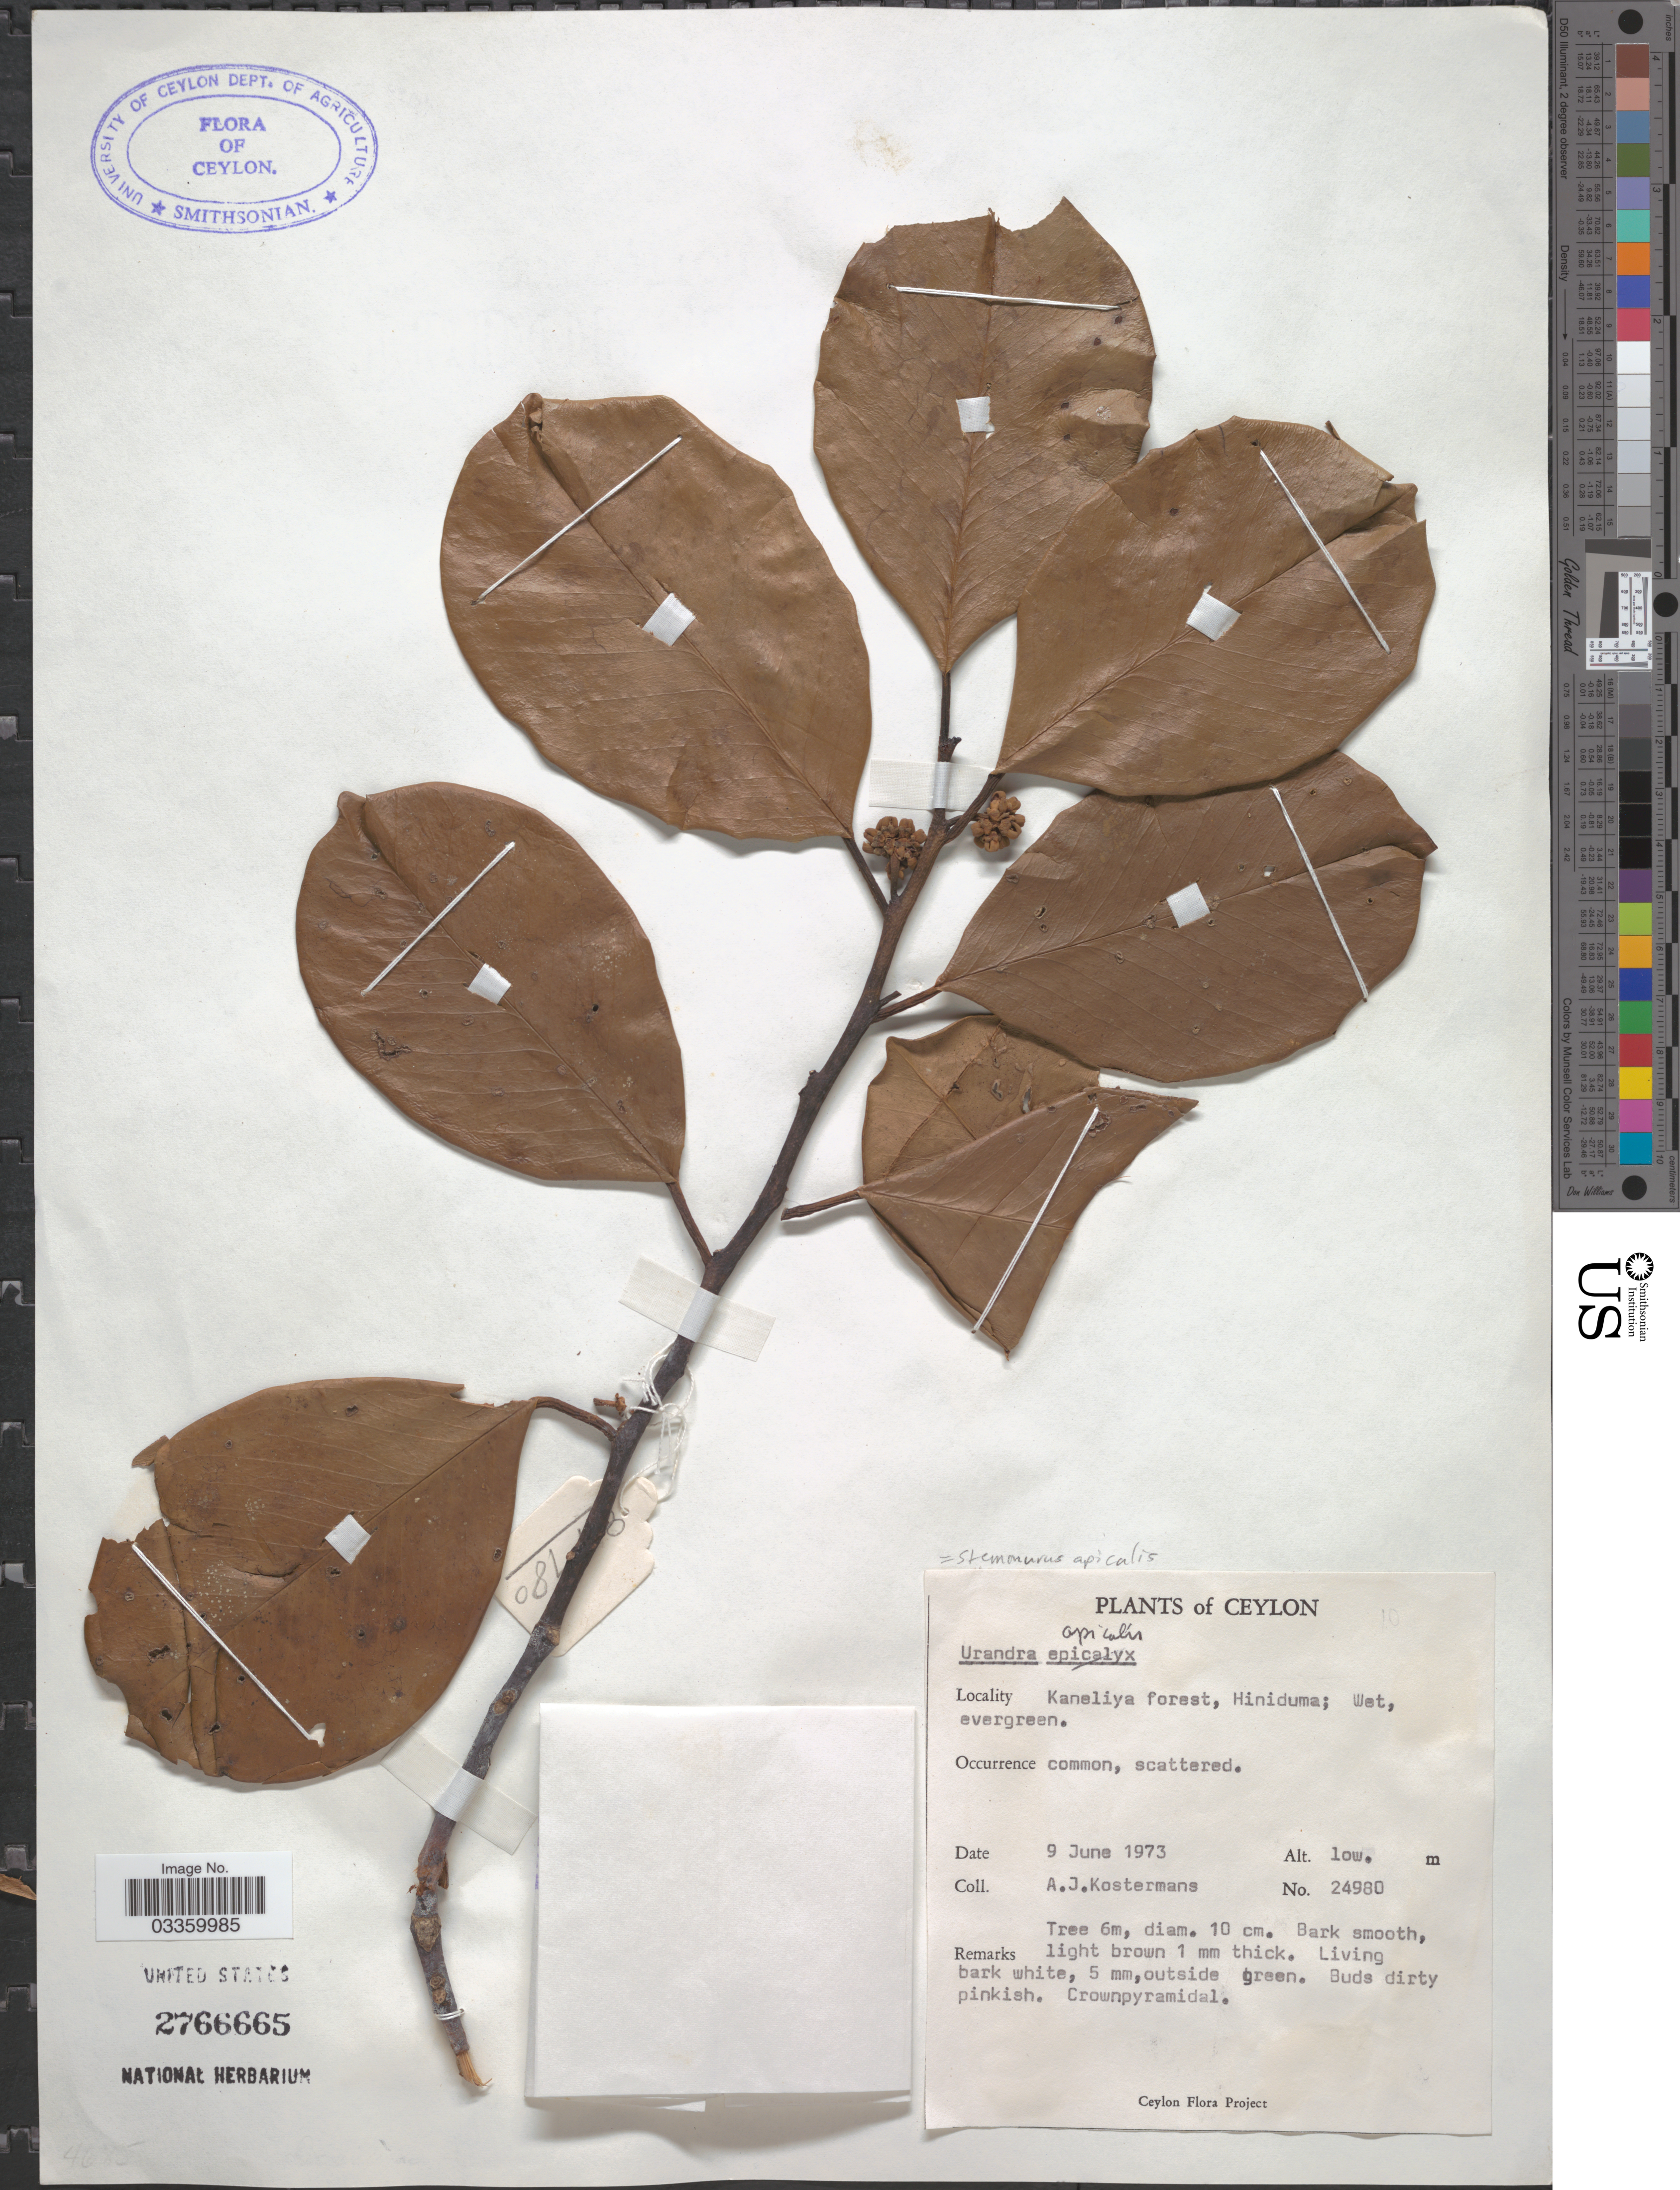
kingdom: Plantae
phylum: Tracheophyta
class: Magnoliopsida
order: Cardiopteridales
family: Stemonuraceae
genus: Stemonurus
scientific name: Stemonurus apicalis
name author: (Thwaites) Miers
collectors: A. J. G. Kostermans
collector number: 24980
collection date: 1973-06-09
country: Sri Lanka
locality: Ceylon. Kaneliya forest, Hiniduma.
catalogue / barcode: US 2766665